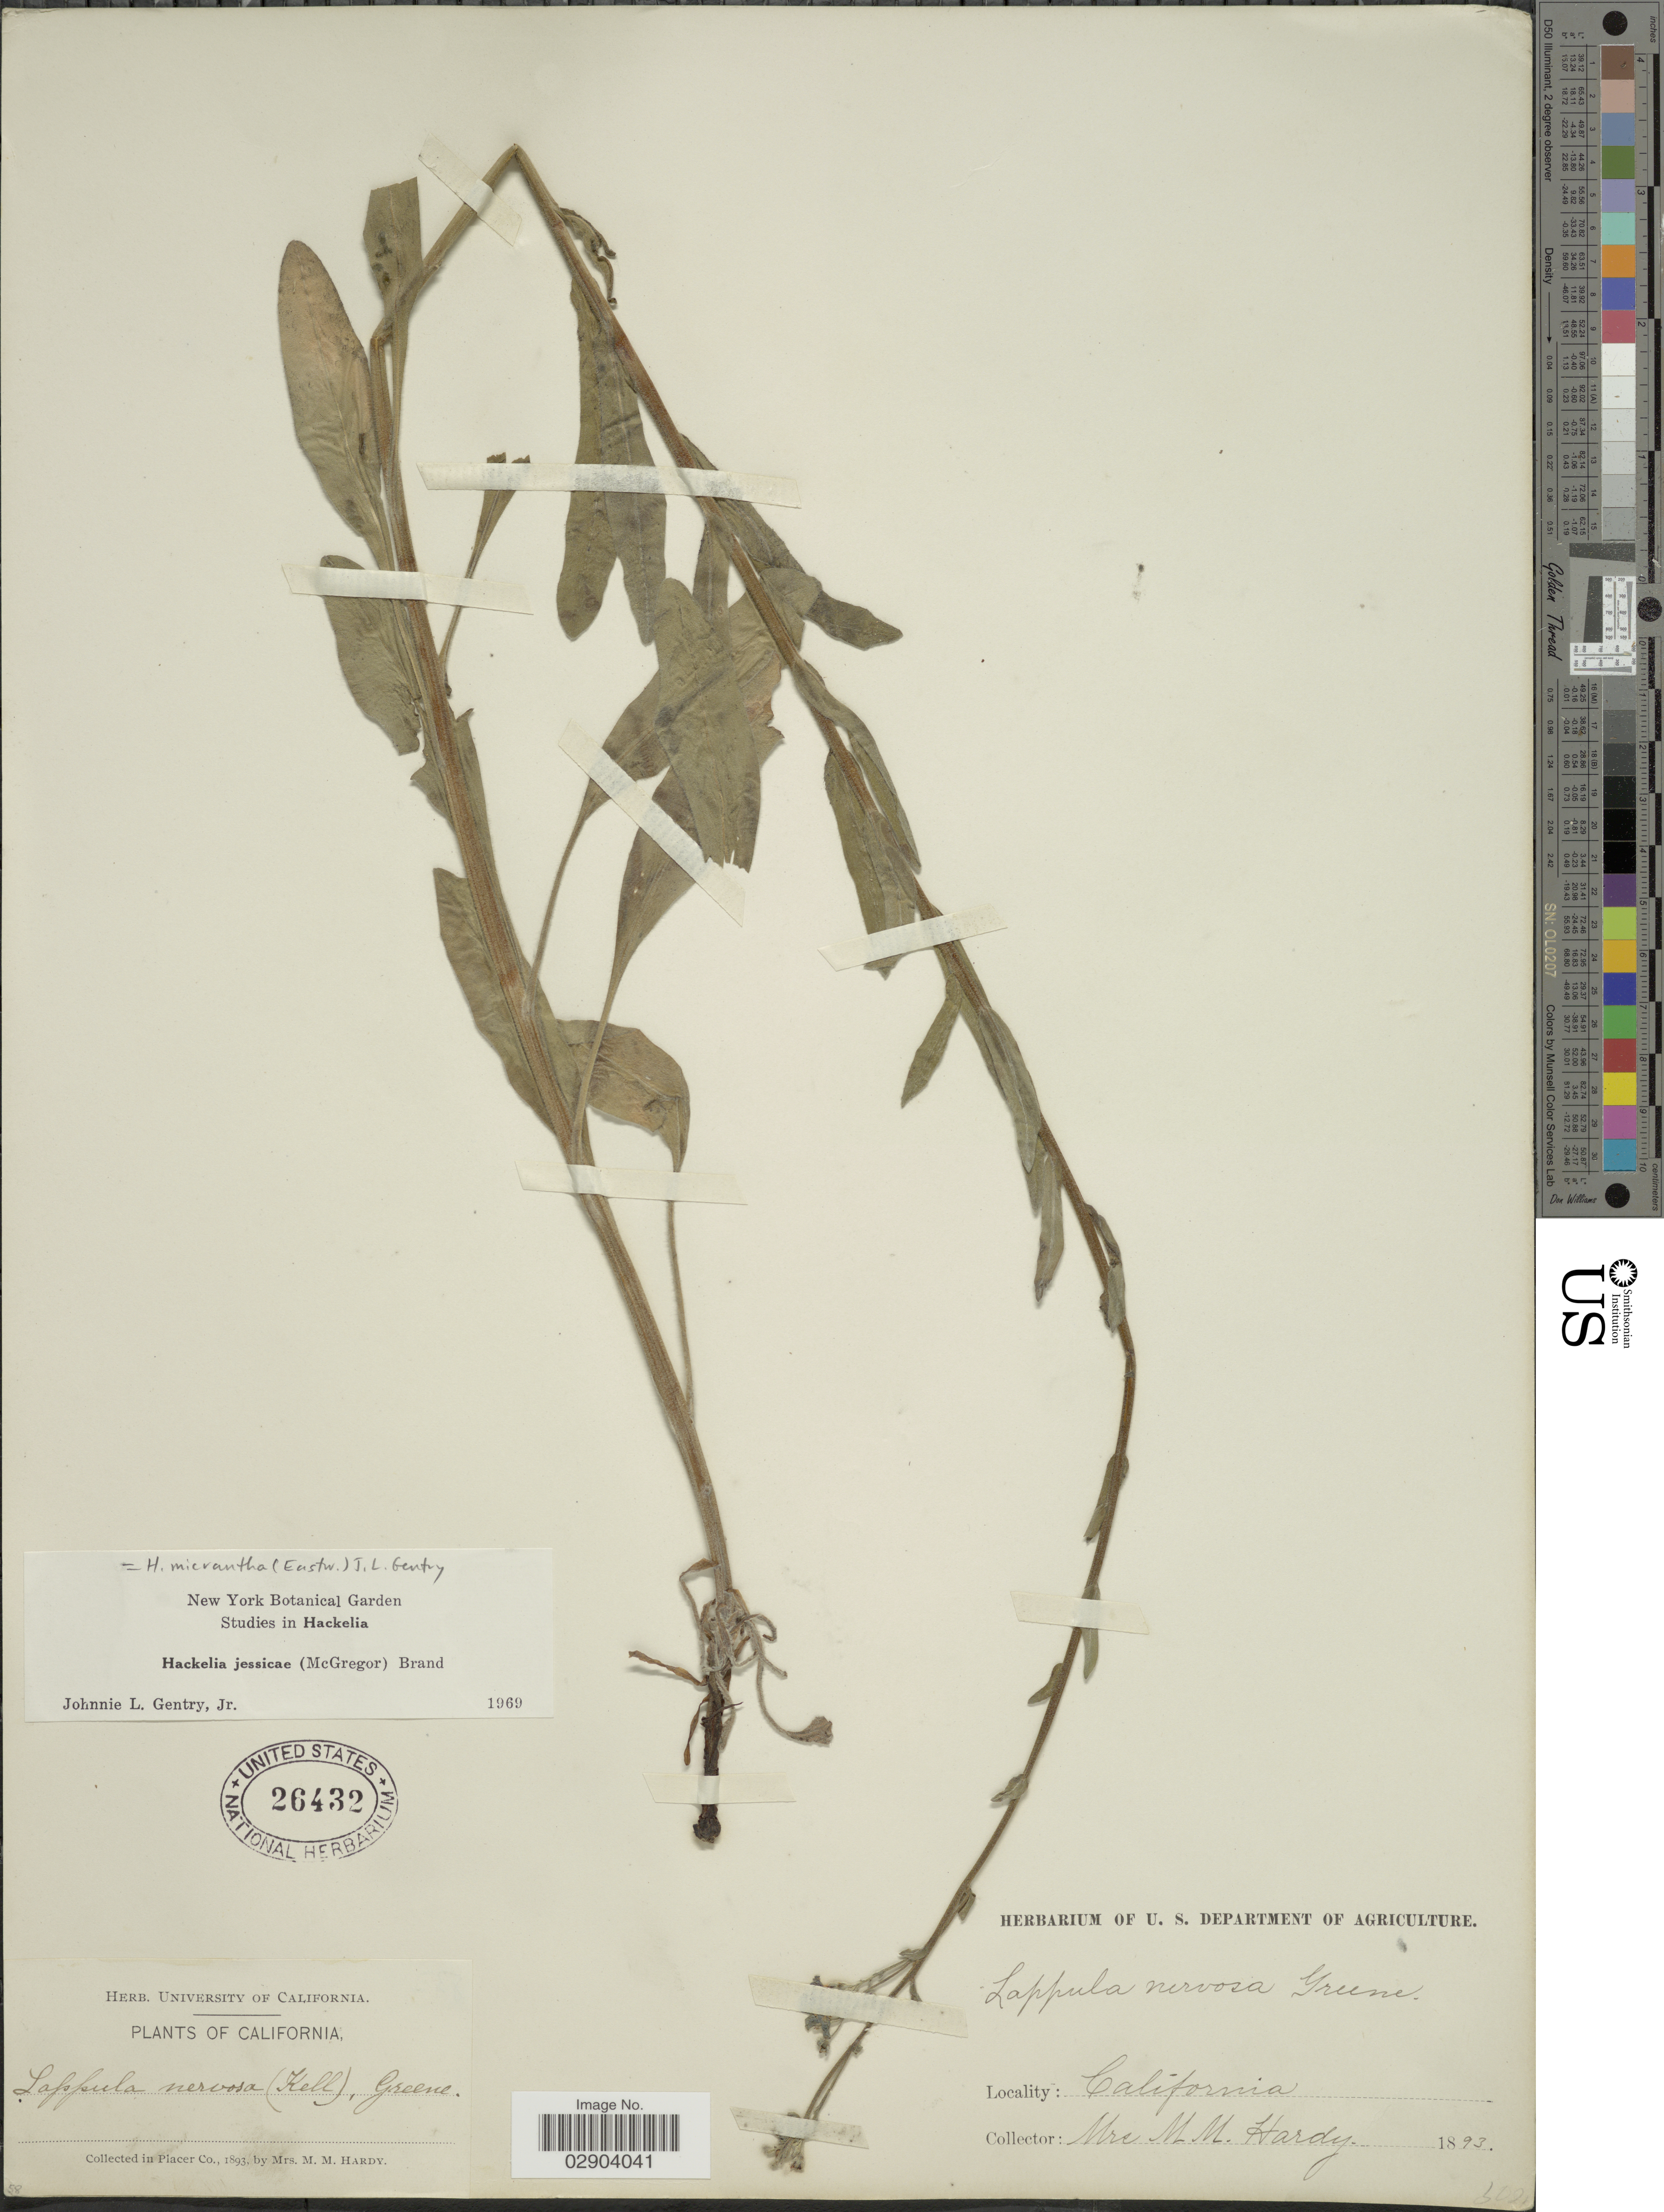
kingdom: Plantae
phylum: Tracheophyta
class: Magnoliopsida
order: Boraginales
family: Boraginaceae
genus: Hackelia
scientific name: Hackelia micrantha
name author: (Eastw.) J.L. Gentry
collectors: Mrs. M. M. Hardy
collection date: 1893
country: United States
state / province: California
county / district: Placer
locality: Placer Co.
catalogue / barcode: US 26432